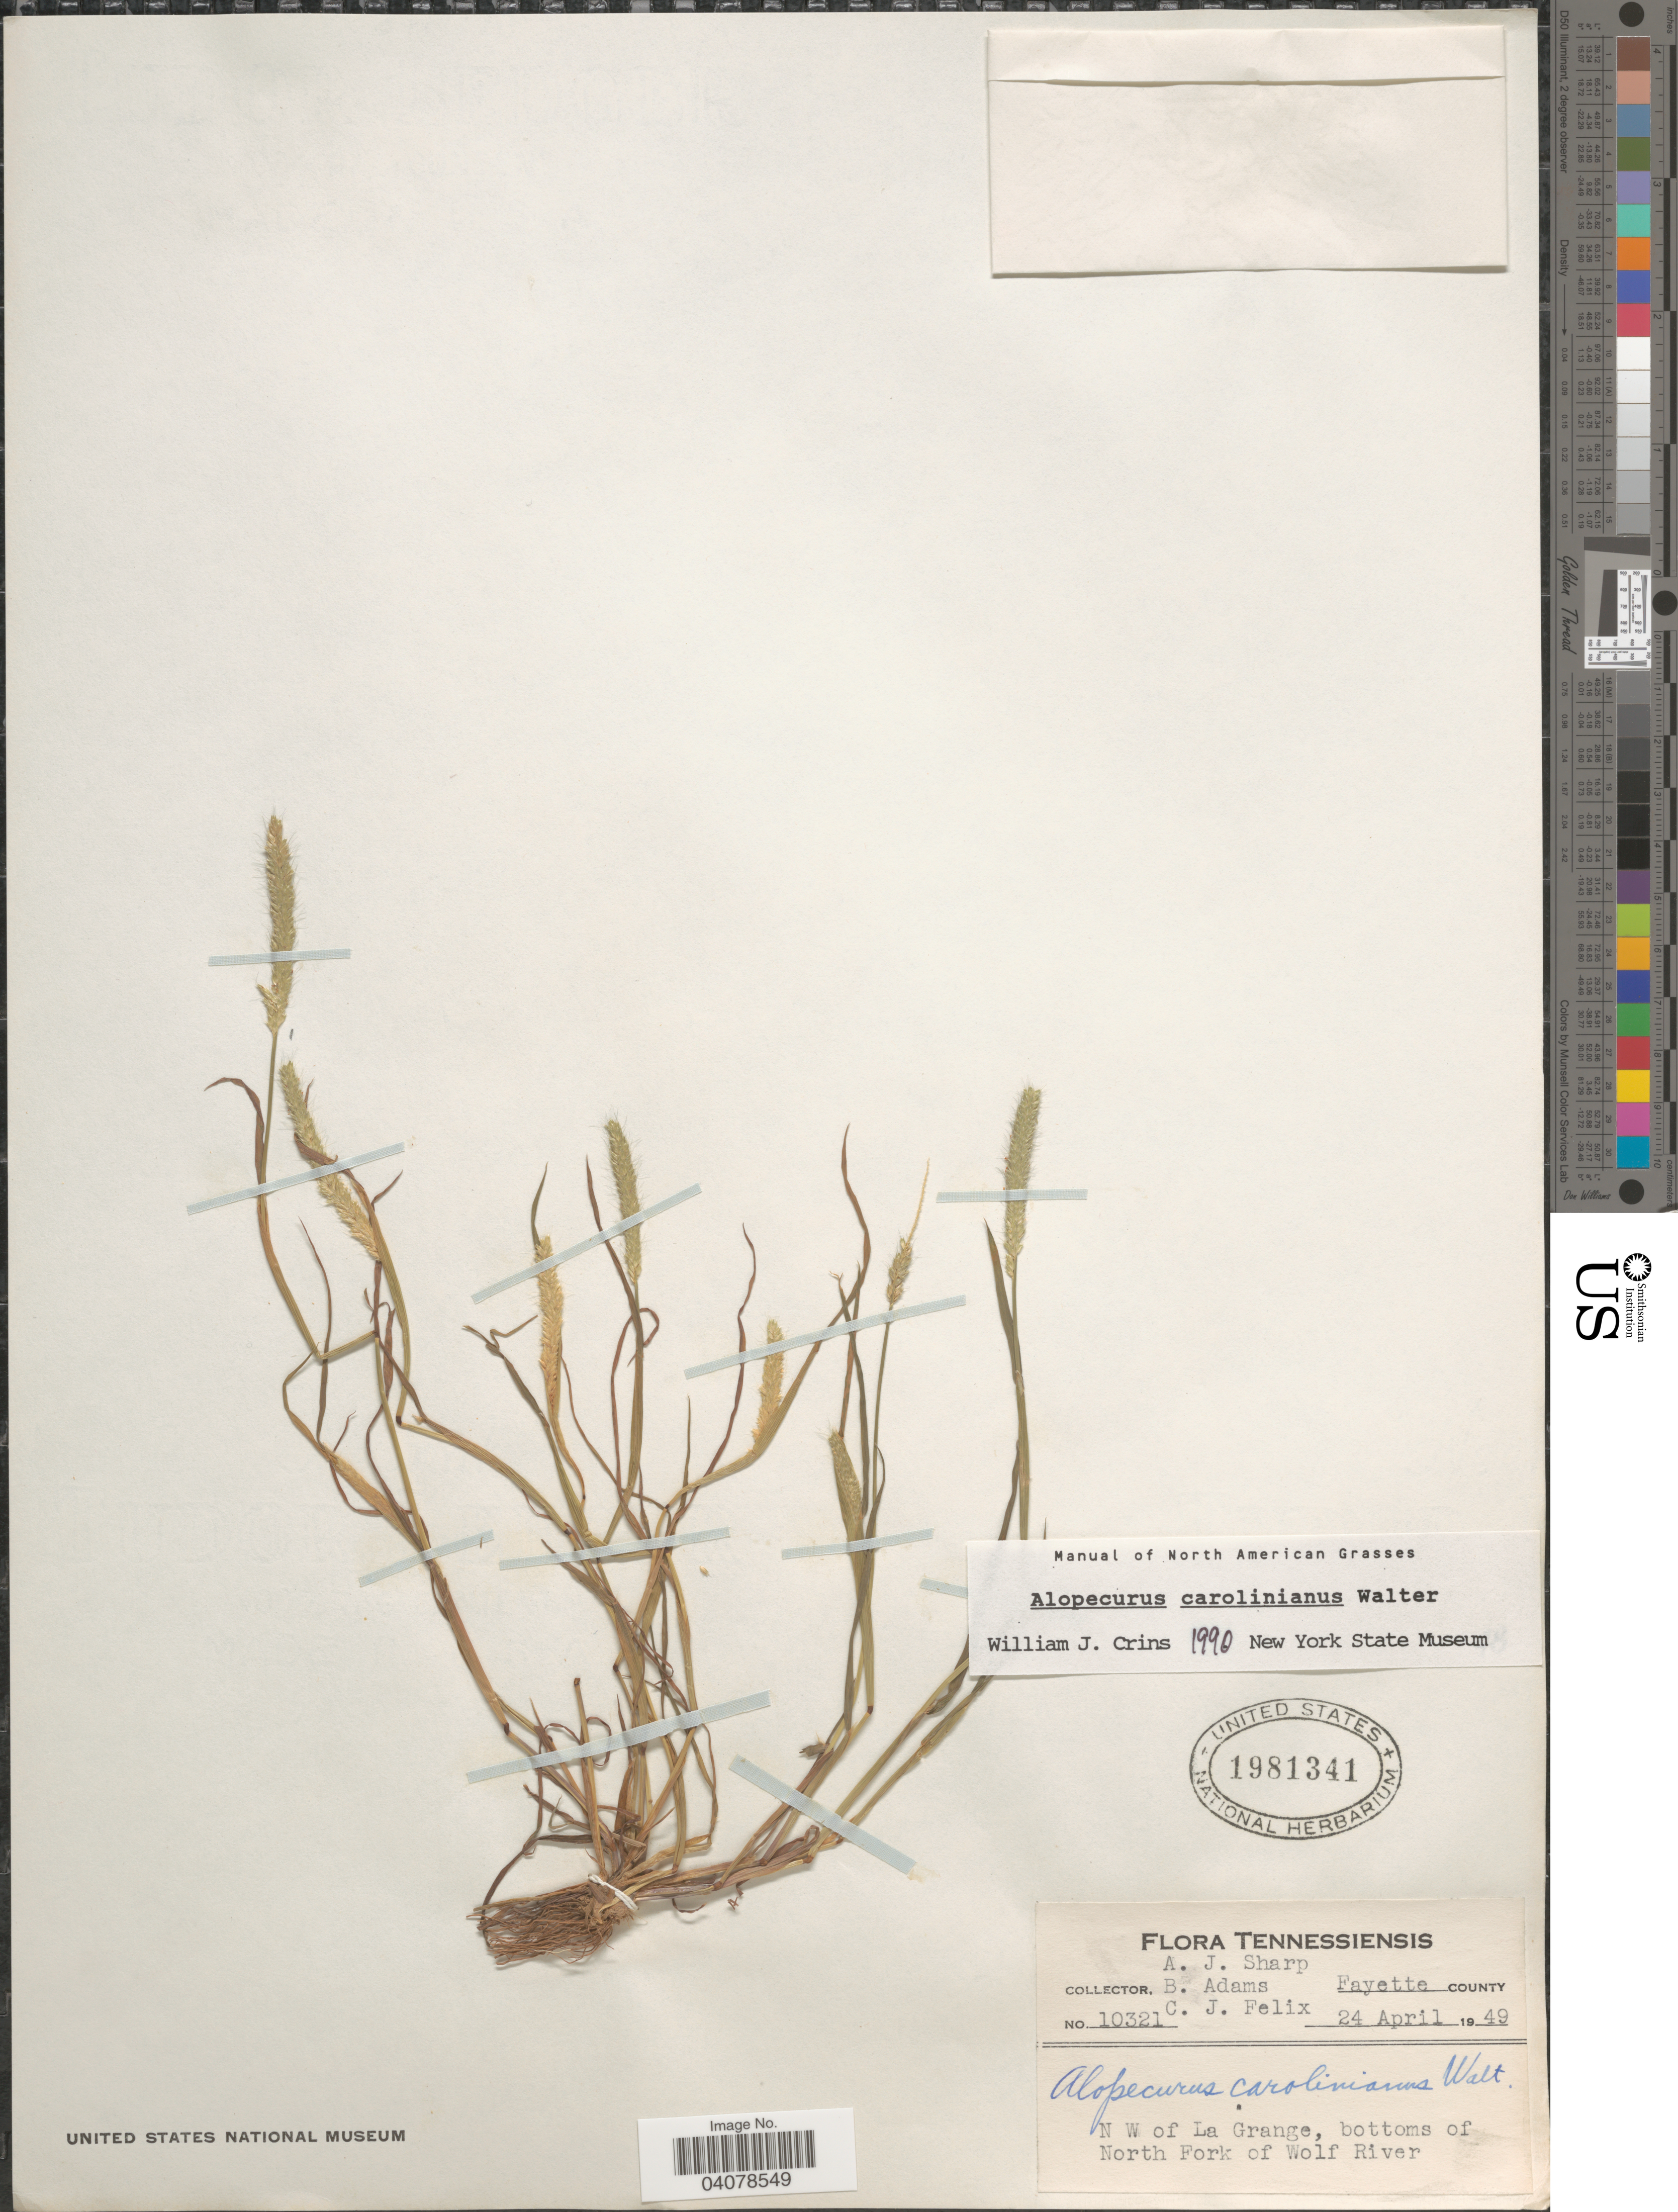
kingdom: Plantae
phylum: Tracheophyta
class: Liliopsida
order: Poales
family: Poaceae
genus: Alopecurus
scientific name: Alopecurus carolinianus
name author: Walter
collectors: A. J. Sharp, B. Adams & C. Felix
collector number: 10321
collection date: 1949-04-24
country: United States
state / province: Tennessee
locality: Fayette County. N W of La Grange, bottoms of North Fork of Wolf River.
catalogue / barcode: US 1981341